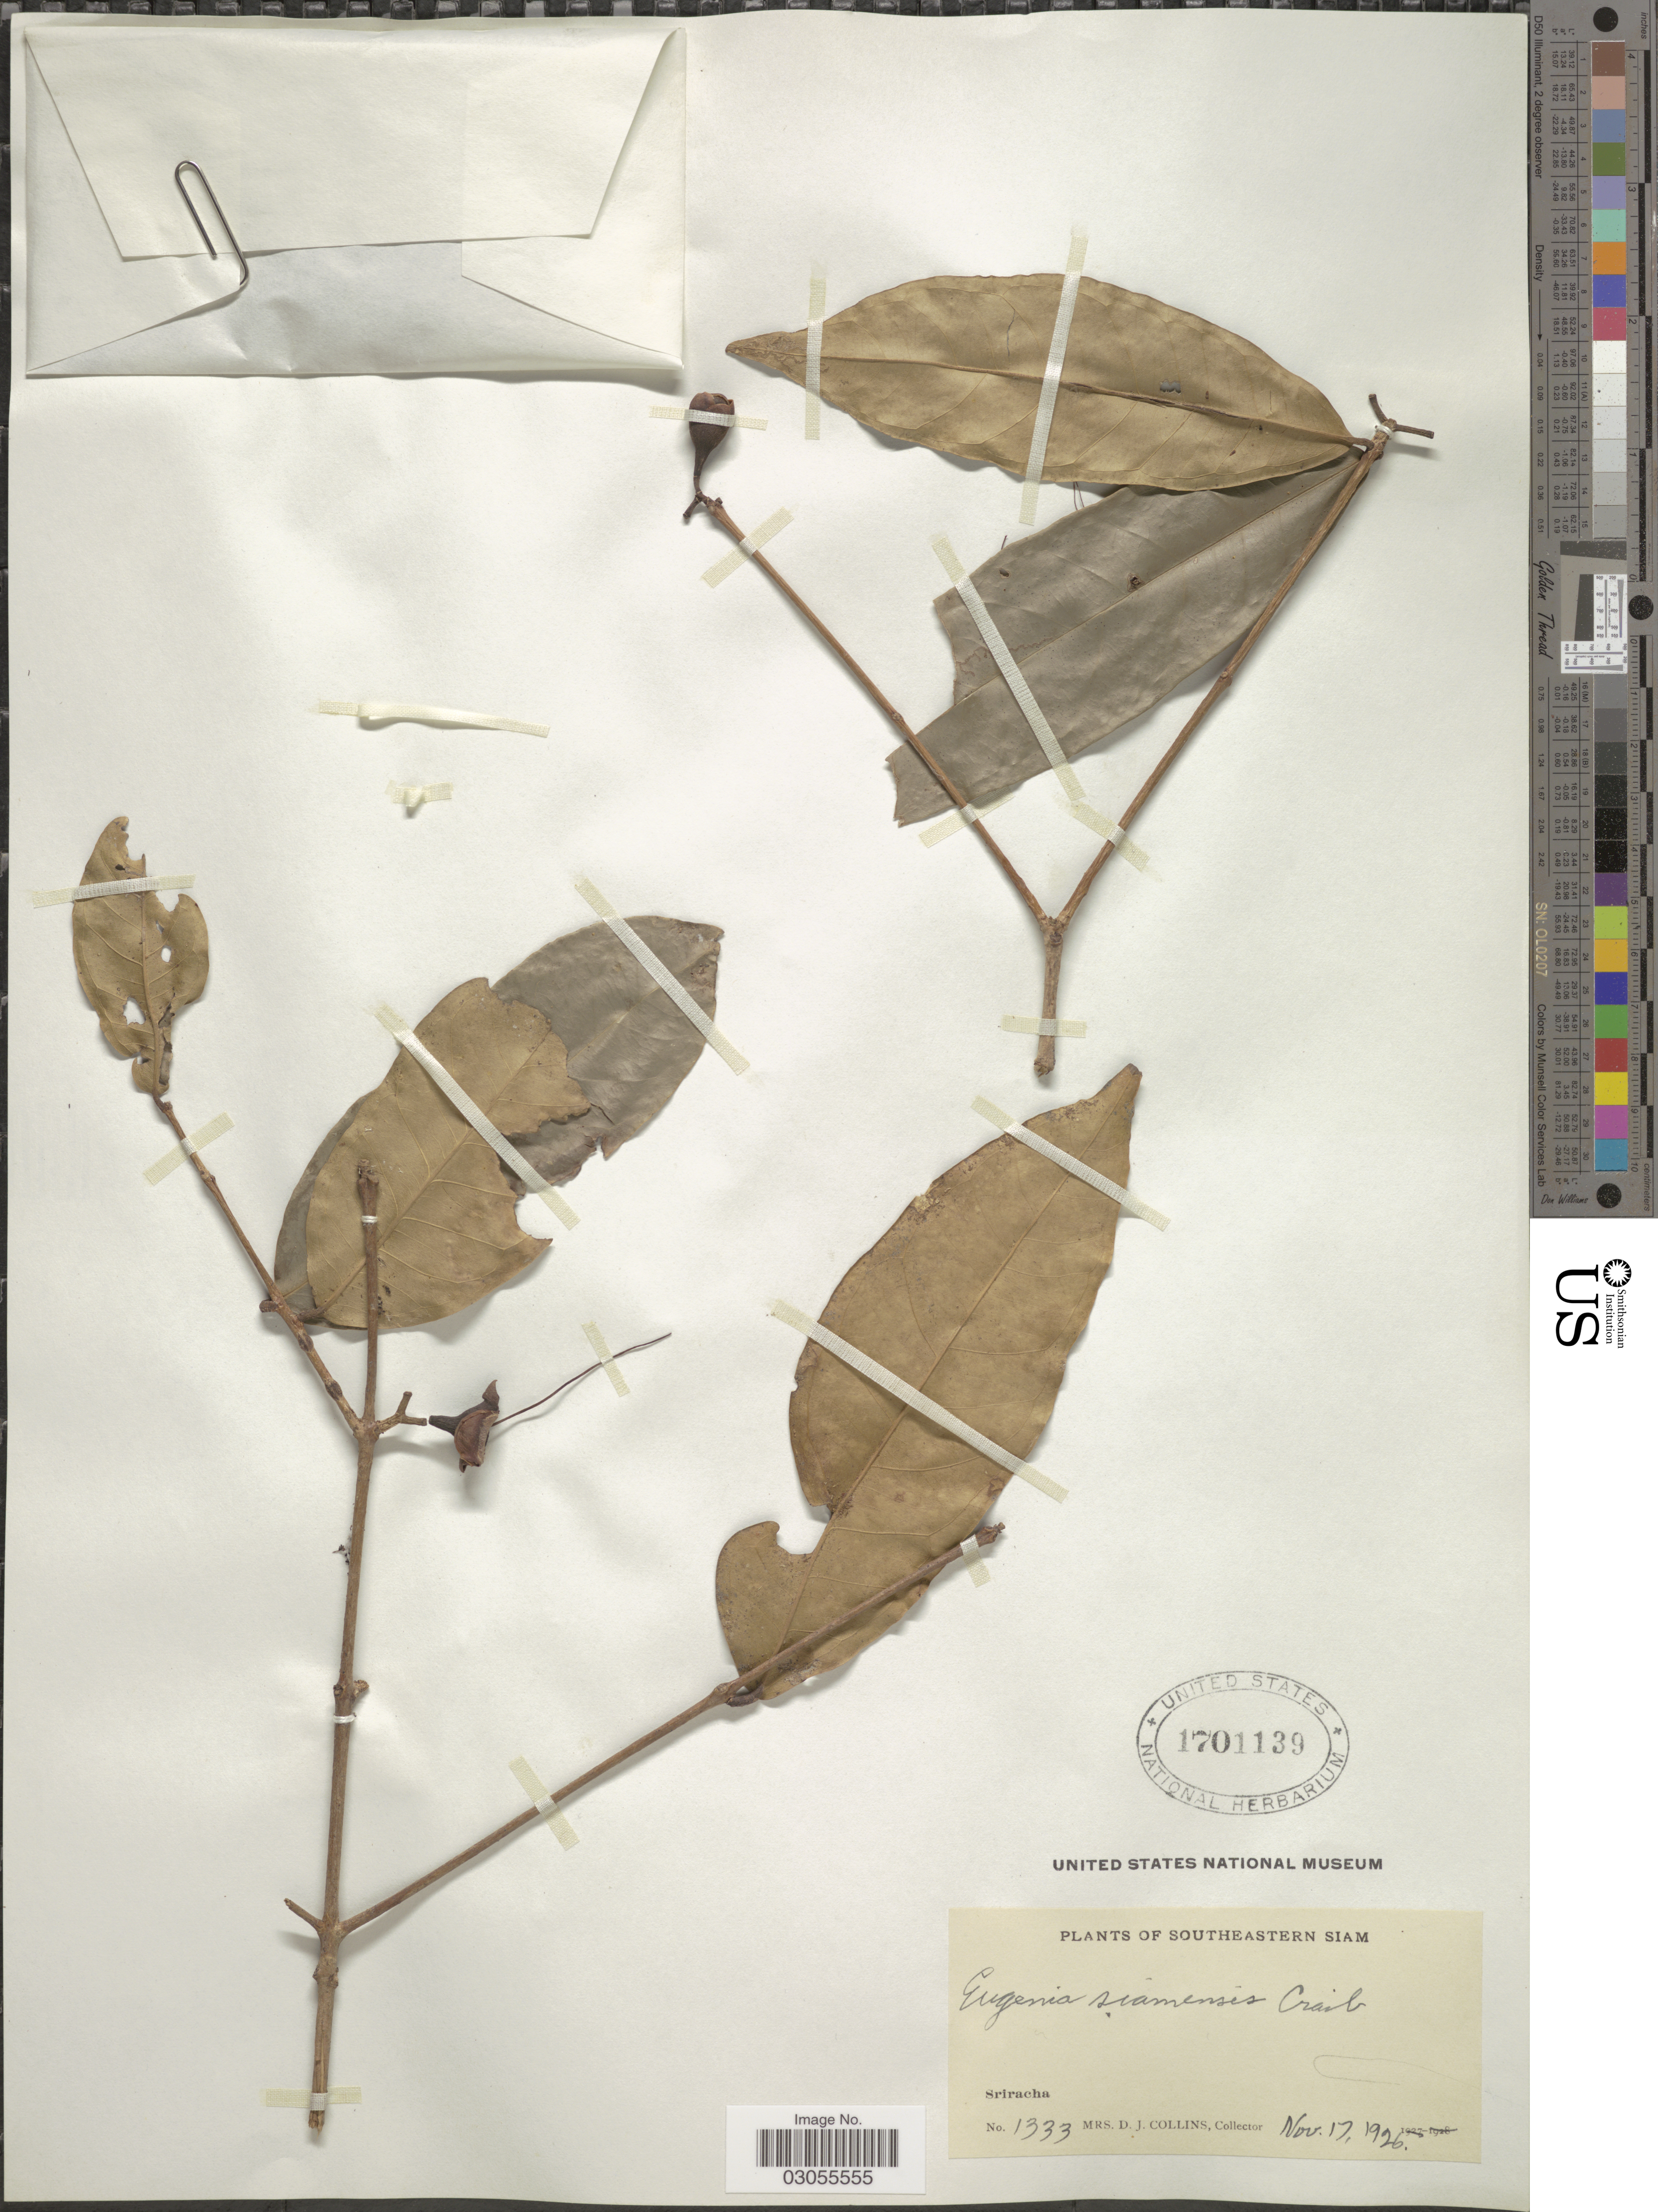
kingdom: Plantae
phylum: Tracheophyta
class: Magnoliopsida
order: Myrtales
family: Myrtaceae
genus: Syzygium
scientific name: Syzygium siamense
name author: (Craib) Chantar. & J.Parn.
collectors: Mrs. D. J. Collins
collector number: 1333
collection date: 1926-11-17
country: Thailand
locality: Siam. Sriracha.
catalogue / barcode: US 1701139